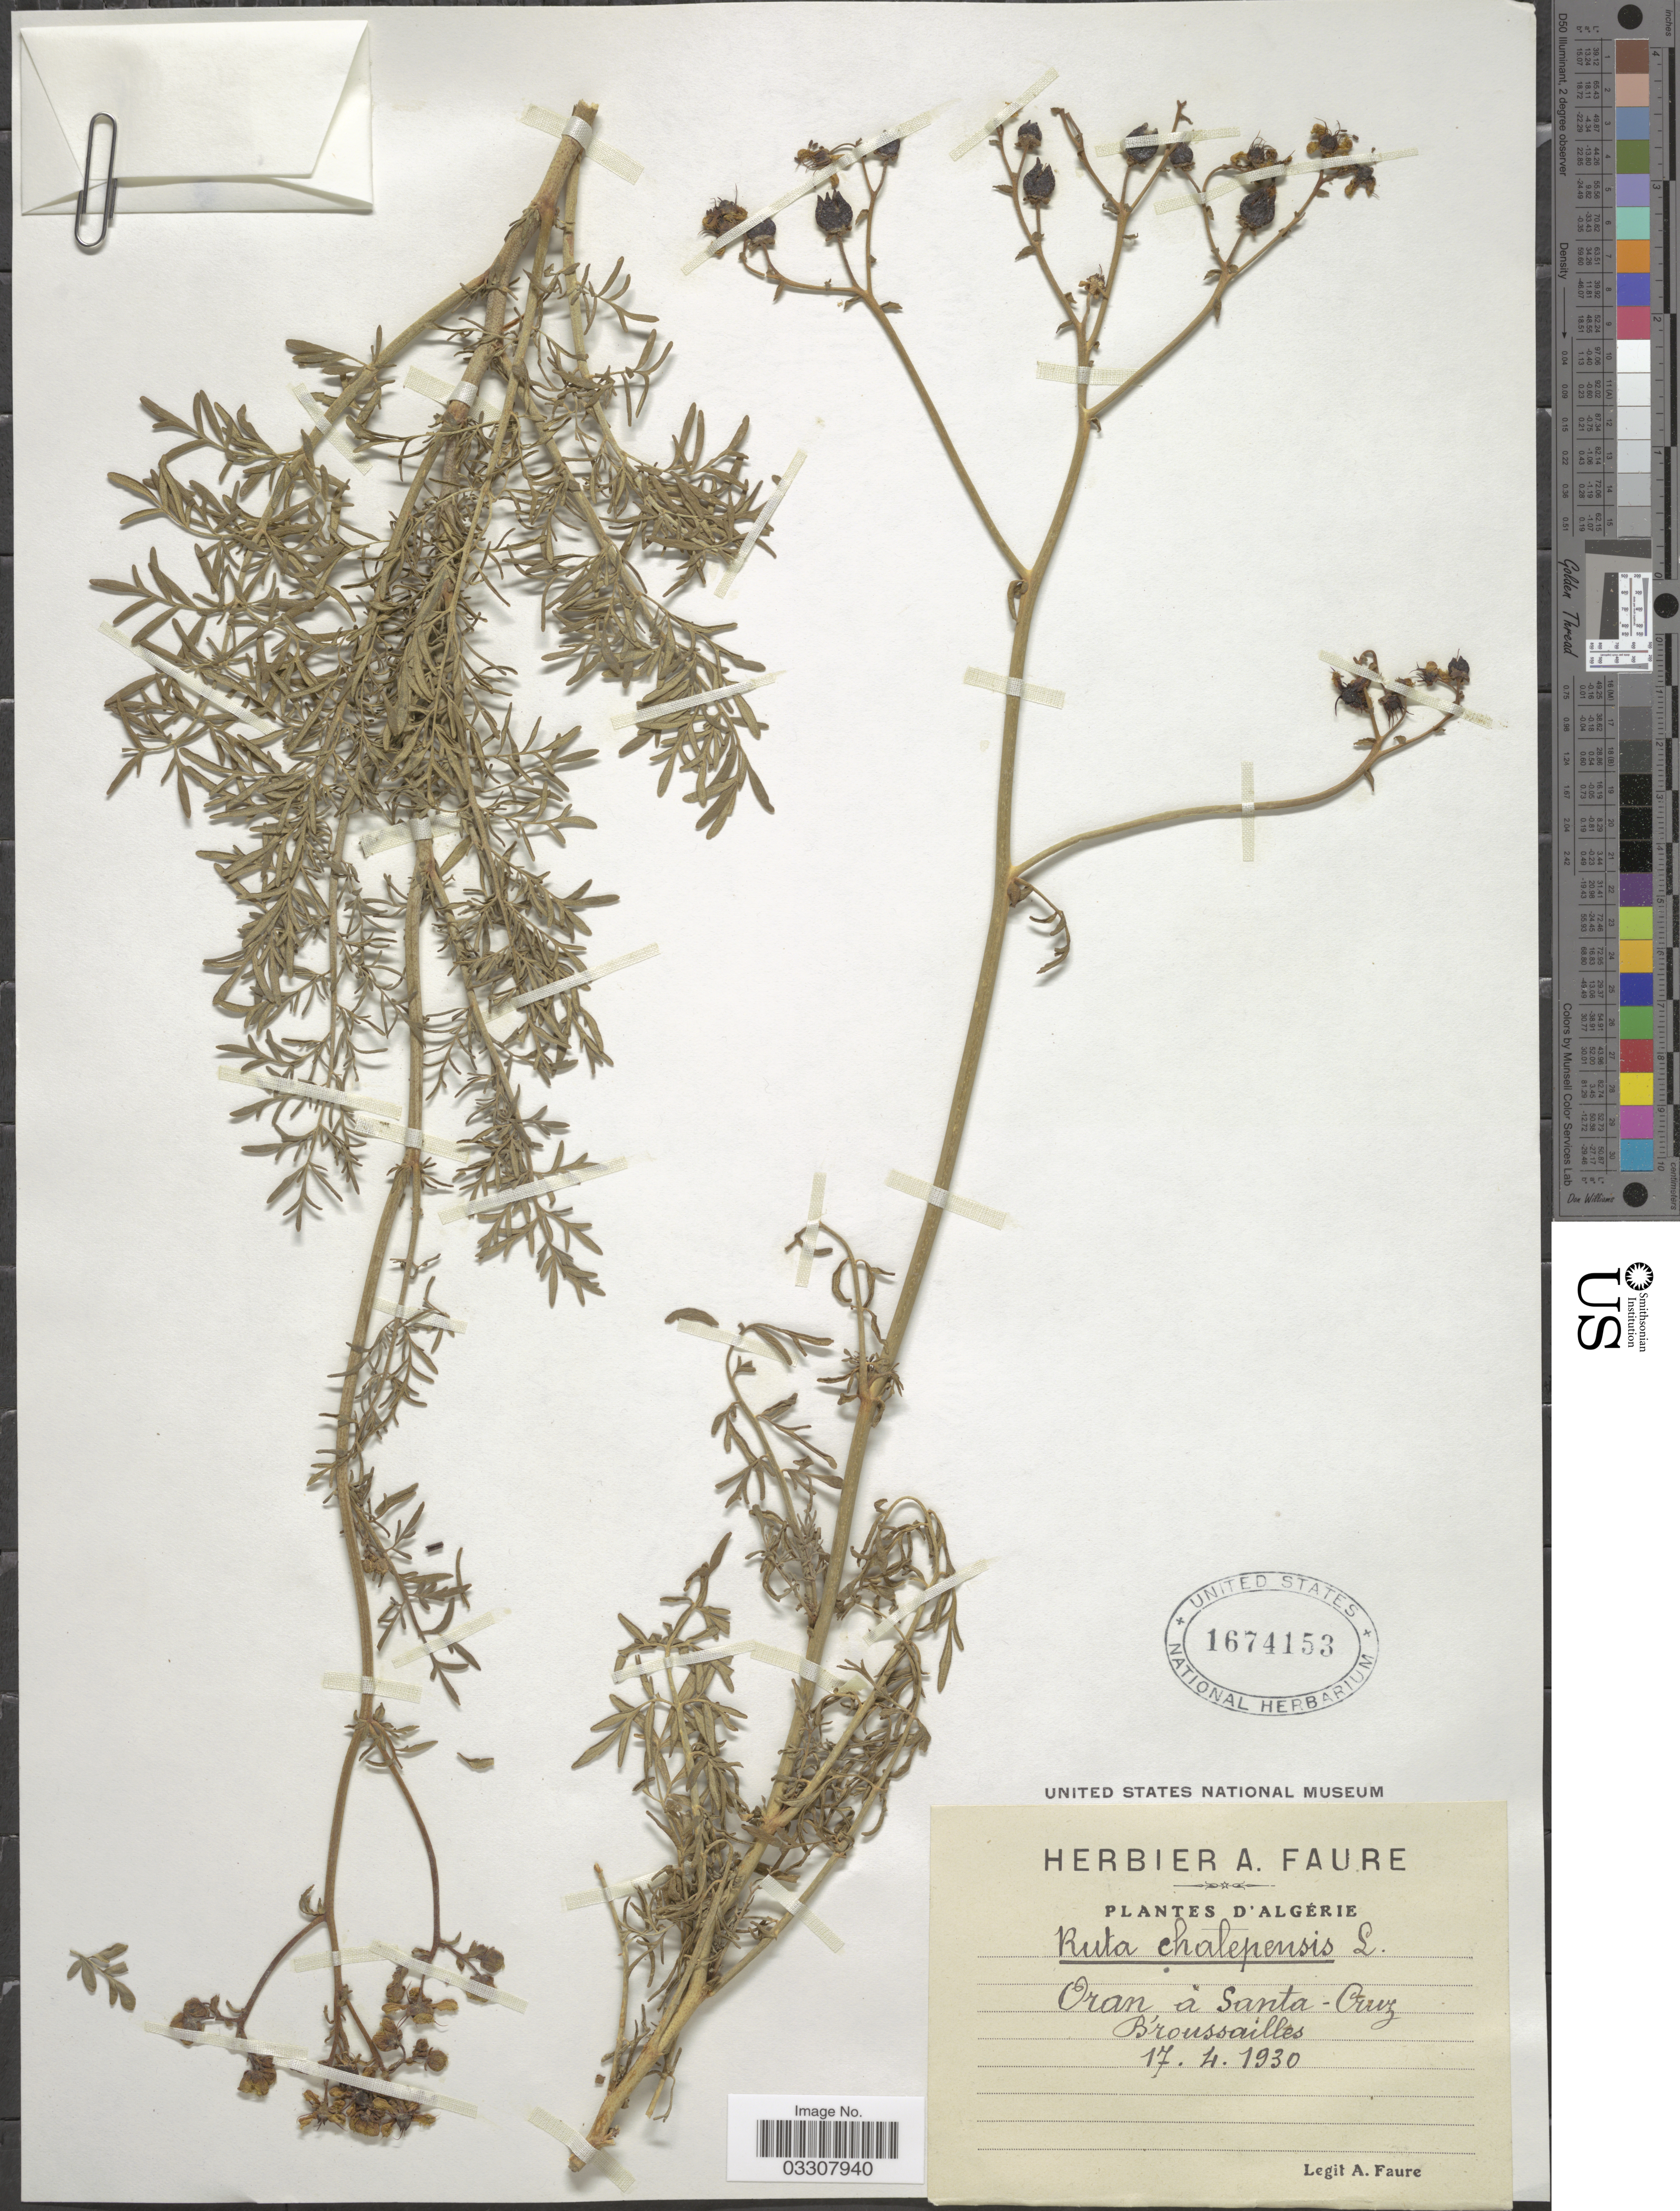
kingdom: Plantae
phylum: Tracheophyta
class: Magnoliopsida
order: Sapindales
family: Rutaceae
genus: Ruta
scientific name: Ruta chalepensis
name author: L.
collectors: A. Faure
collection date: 1930-04-17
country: Algeria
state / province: Oran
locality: À Santa - Cruz, Broussailes.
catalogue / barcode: US 1674153